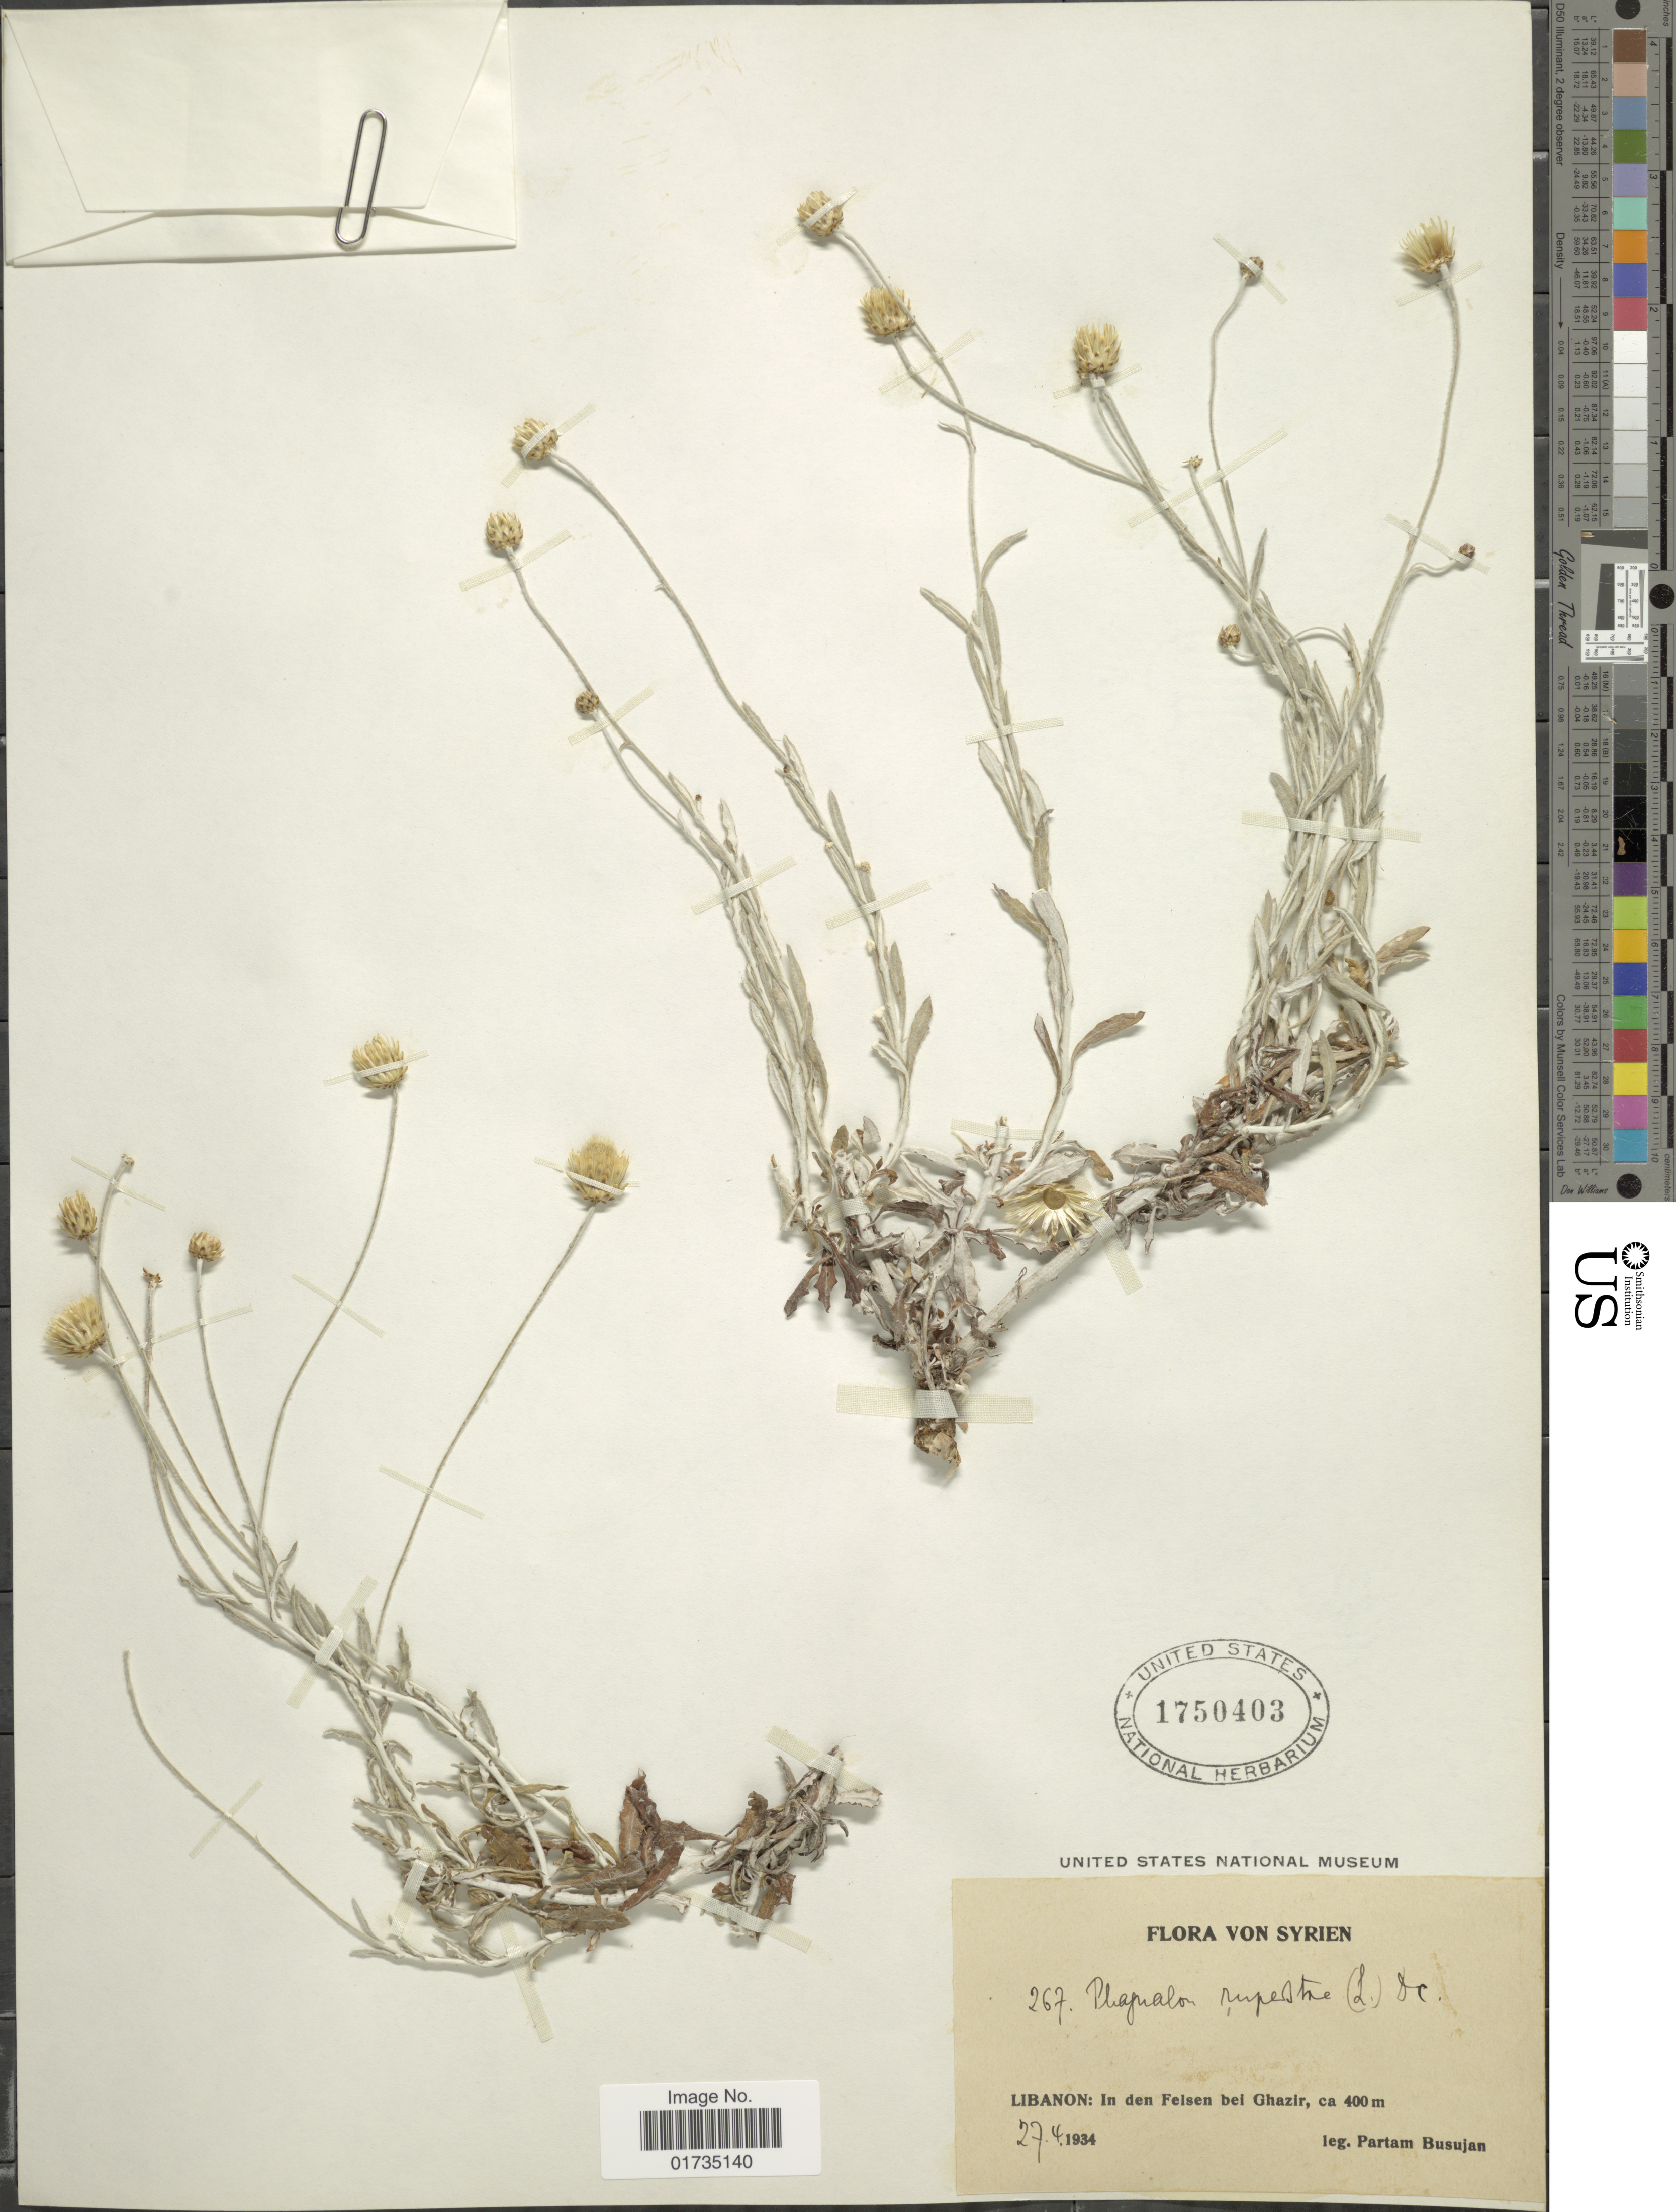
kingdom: Plantae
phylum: Tracheophyta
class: Magnoliopsida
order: Asterales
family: Asteraceae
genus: Phagnalon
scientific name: Phagnalon rupestre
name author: (L.) DC.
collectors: P. Busujan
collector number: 267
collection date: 1934-04-27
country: Lebanon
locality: Syrien. Libanon: In den Felsen bei Ghazir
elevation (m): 400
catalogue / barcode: US 1750403